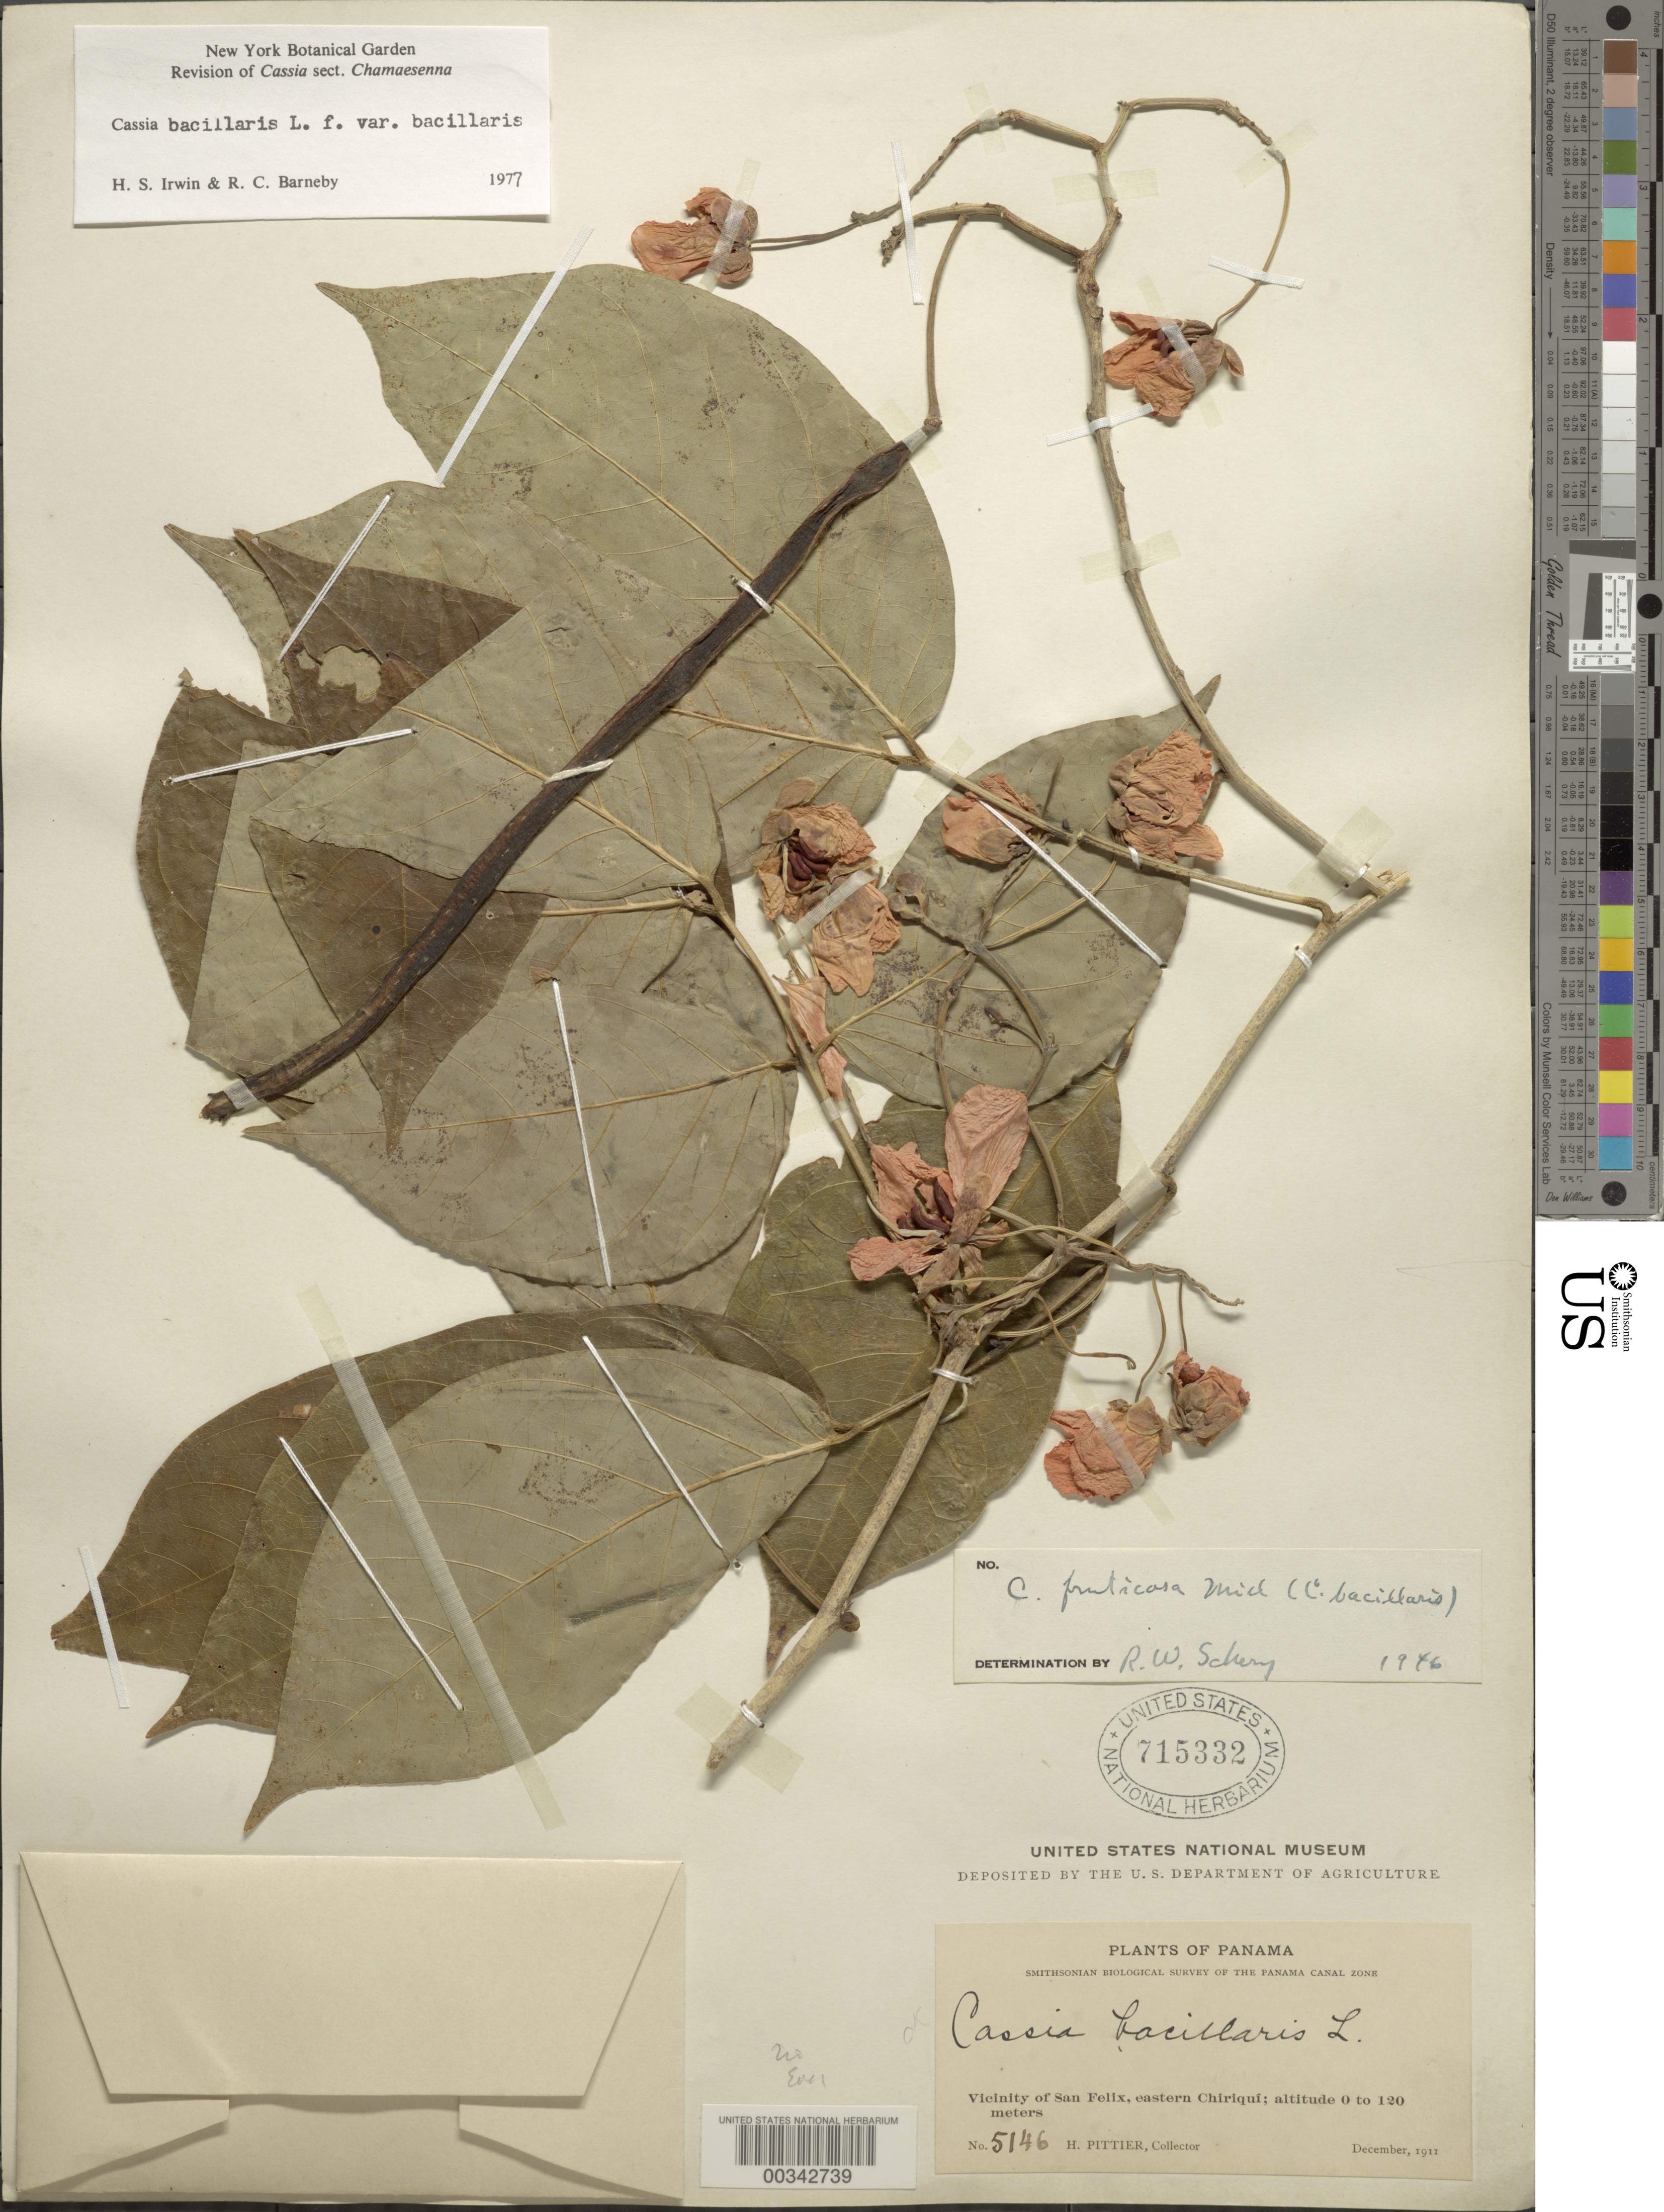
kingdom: Plantae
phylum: Tracheophyta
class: Magnoliopsida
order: Fabales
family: Fabaceae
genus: Senna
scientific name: Senna bacillaris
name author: (L. f.) H.S. Irwin & Barneby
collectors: H. F. Pittier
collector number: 5146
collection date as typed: Dec 1911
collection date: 1911-12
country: Panama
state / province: Chiriquí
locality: Vicinity of San Felix, Eastern Chiriqui.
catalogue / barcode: US 715332